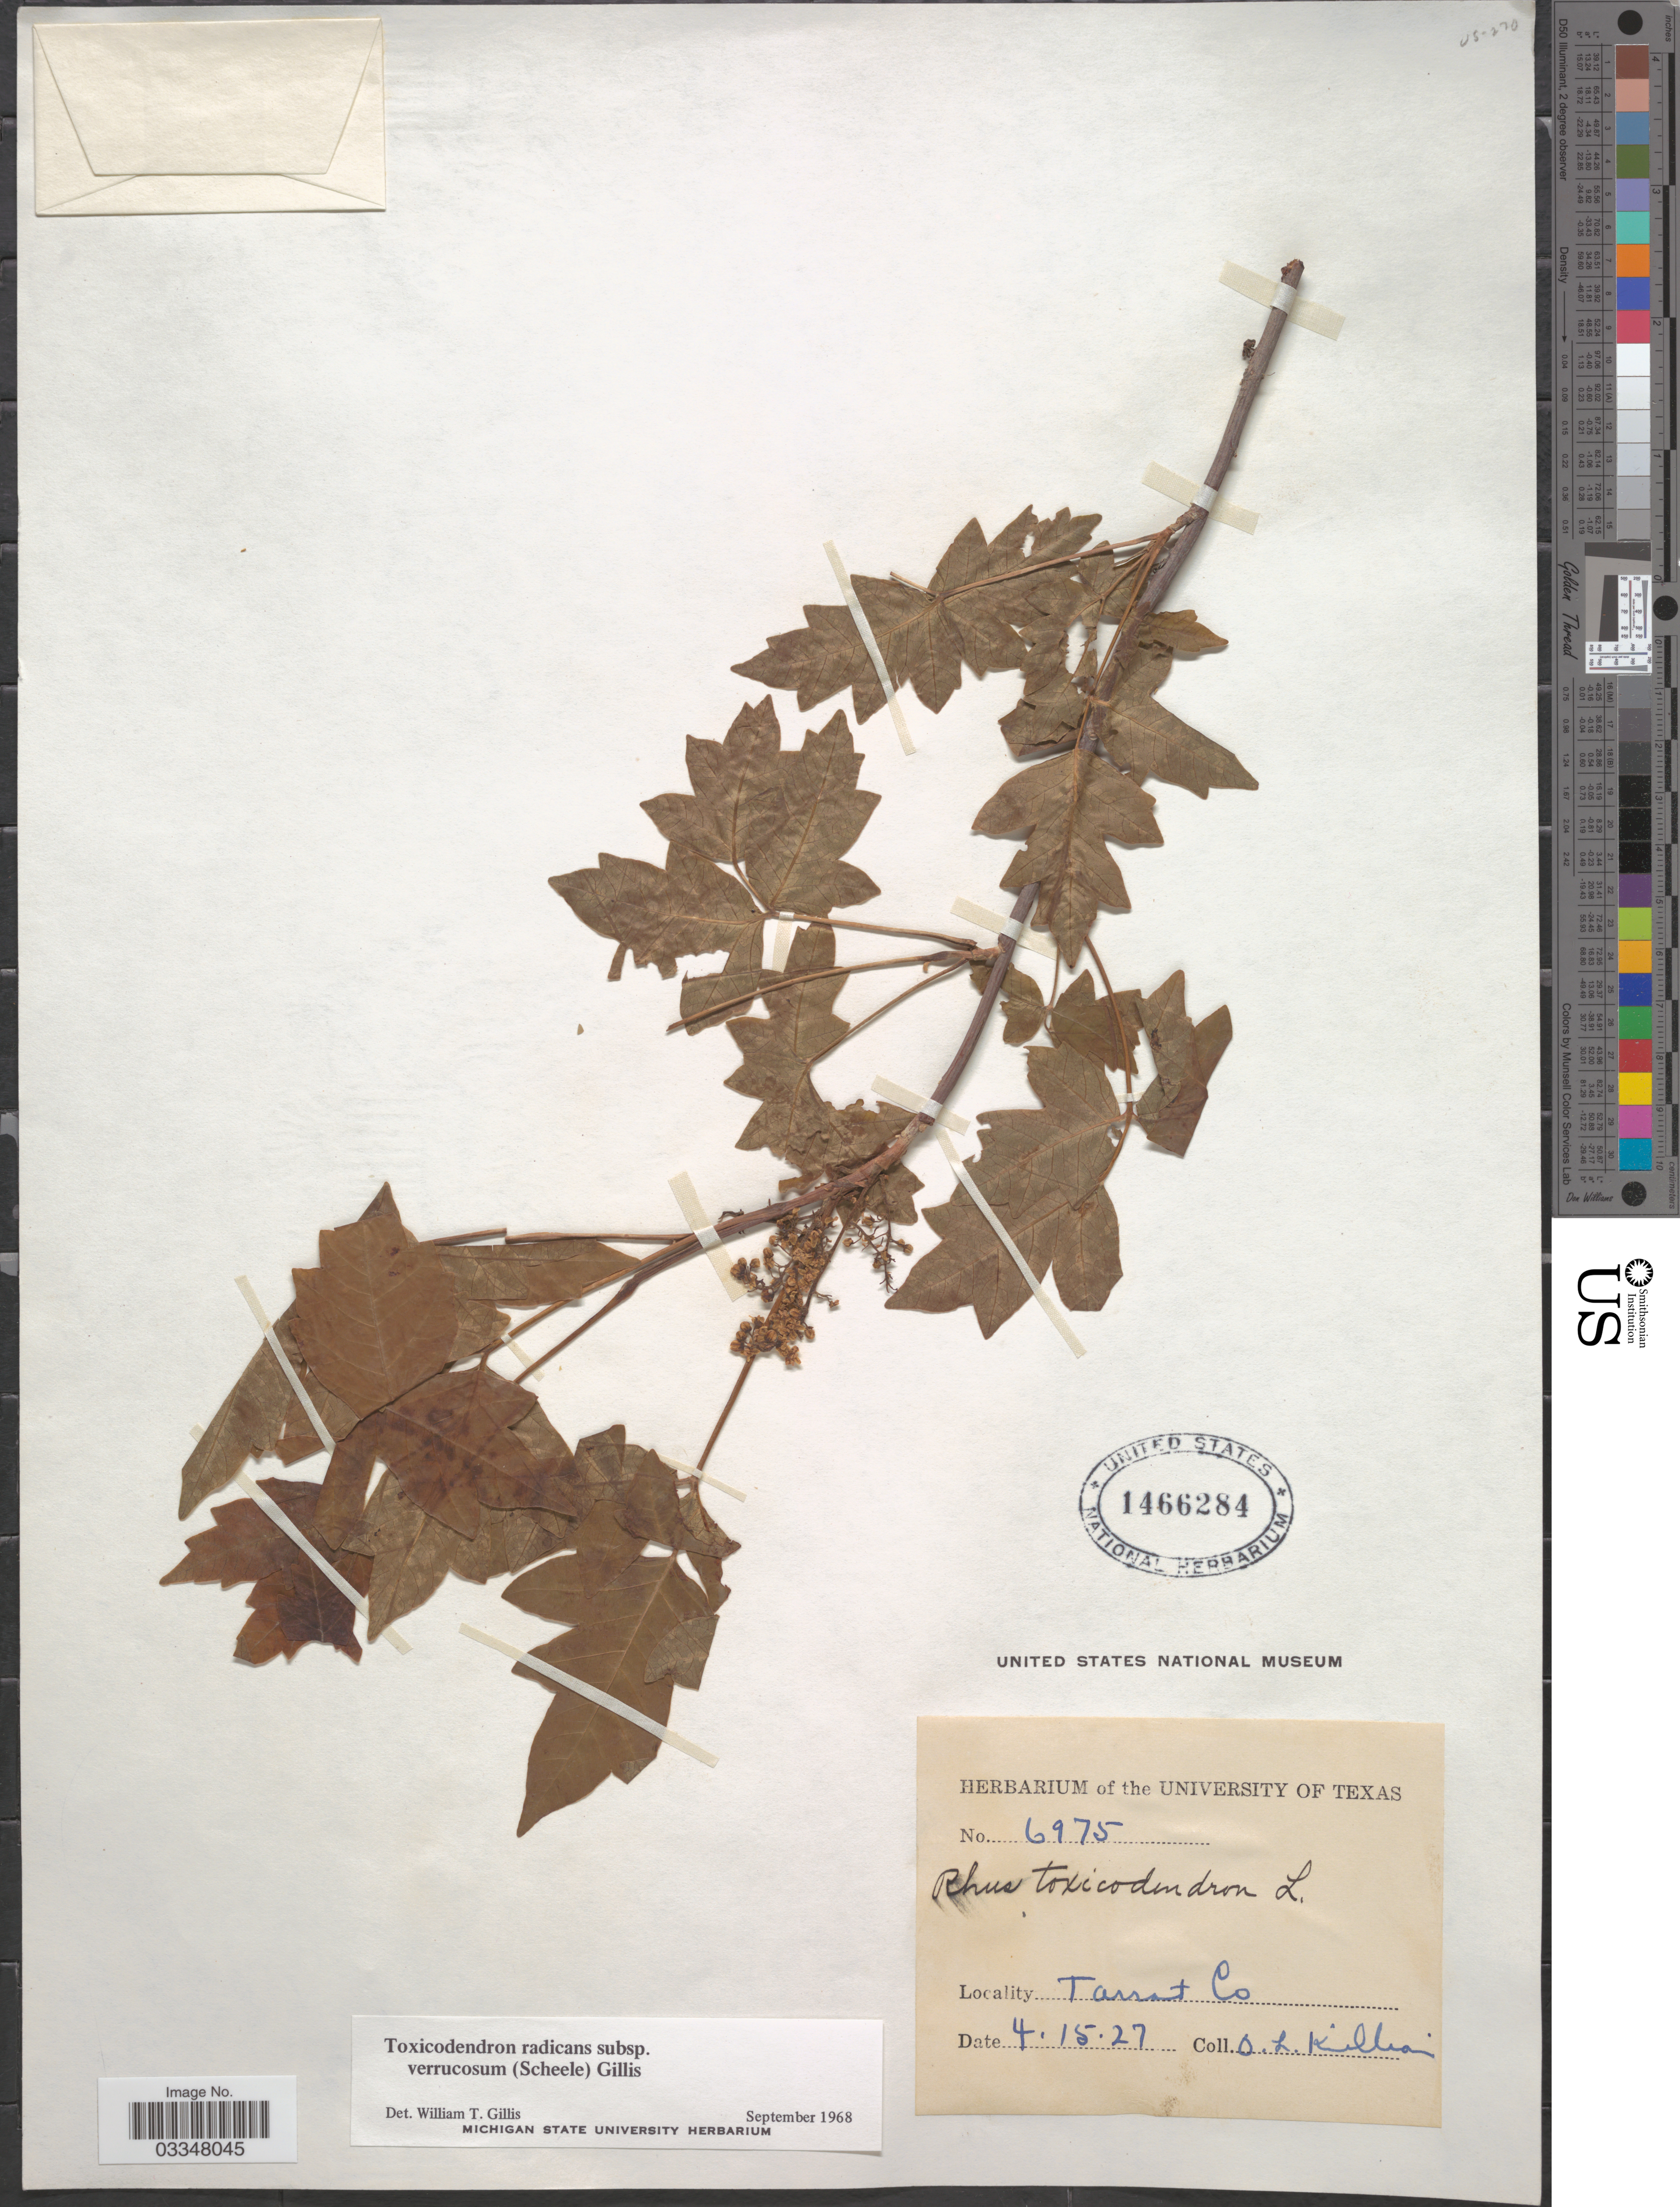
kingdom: Plantae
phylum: Tracheophyta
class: Magnoliopsida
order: Sapindales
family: Anacardiaceae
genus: Toxicodendron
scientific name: Toxicodendron radicans subsp. verrucosum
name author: (Scheele) Gillis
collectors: O. Killian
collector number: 6975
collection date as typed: Transcribed d/m/y: 15/4/27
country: United States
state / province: Texas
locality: Tarrant Co.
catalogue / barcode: US 1466284